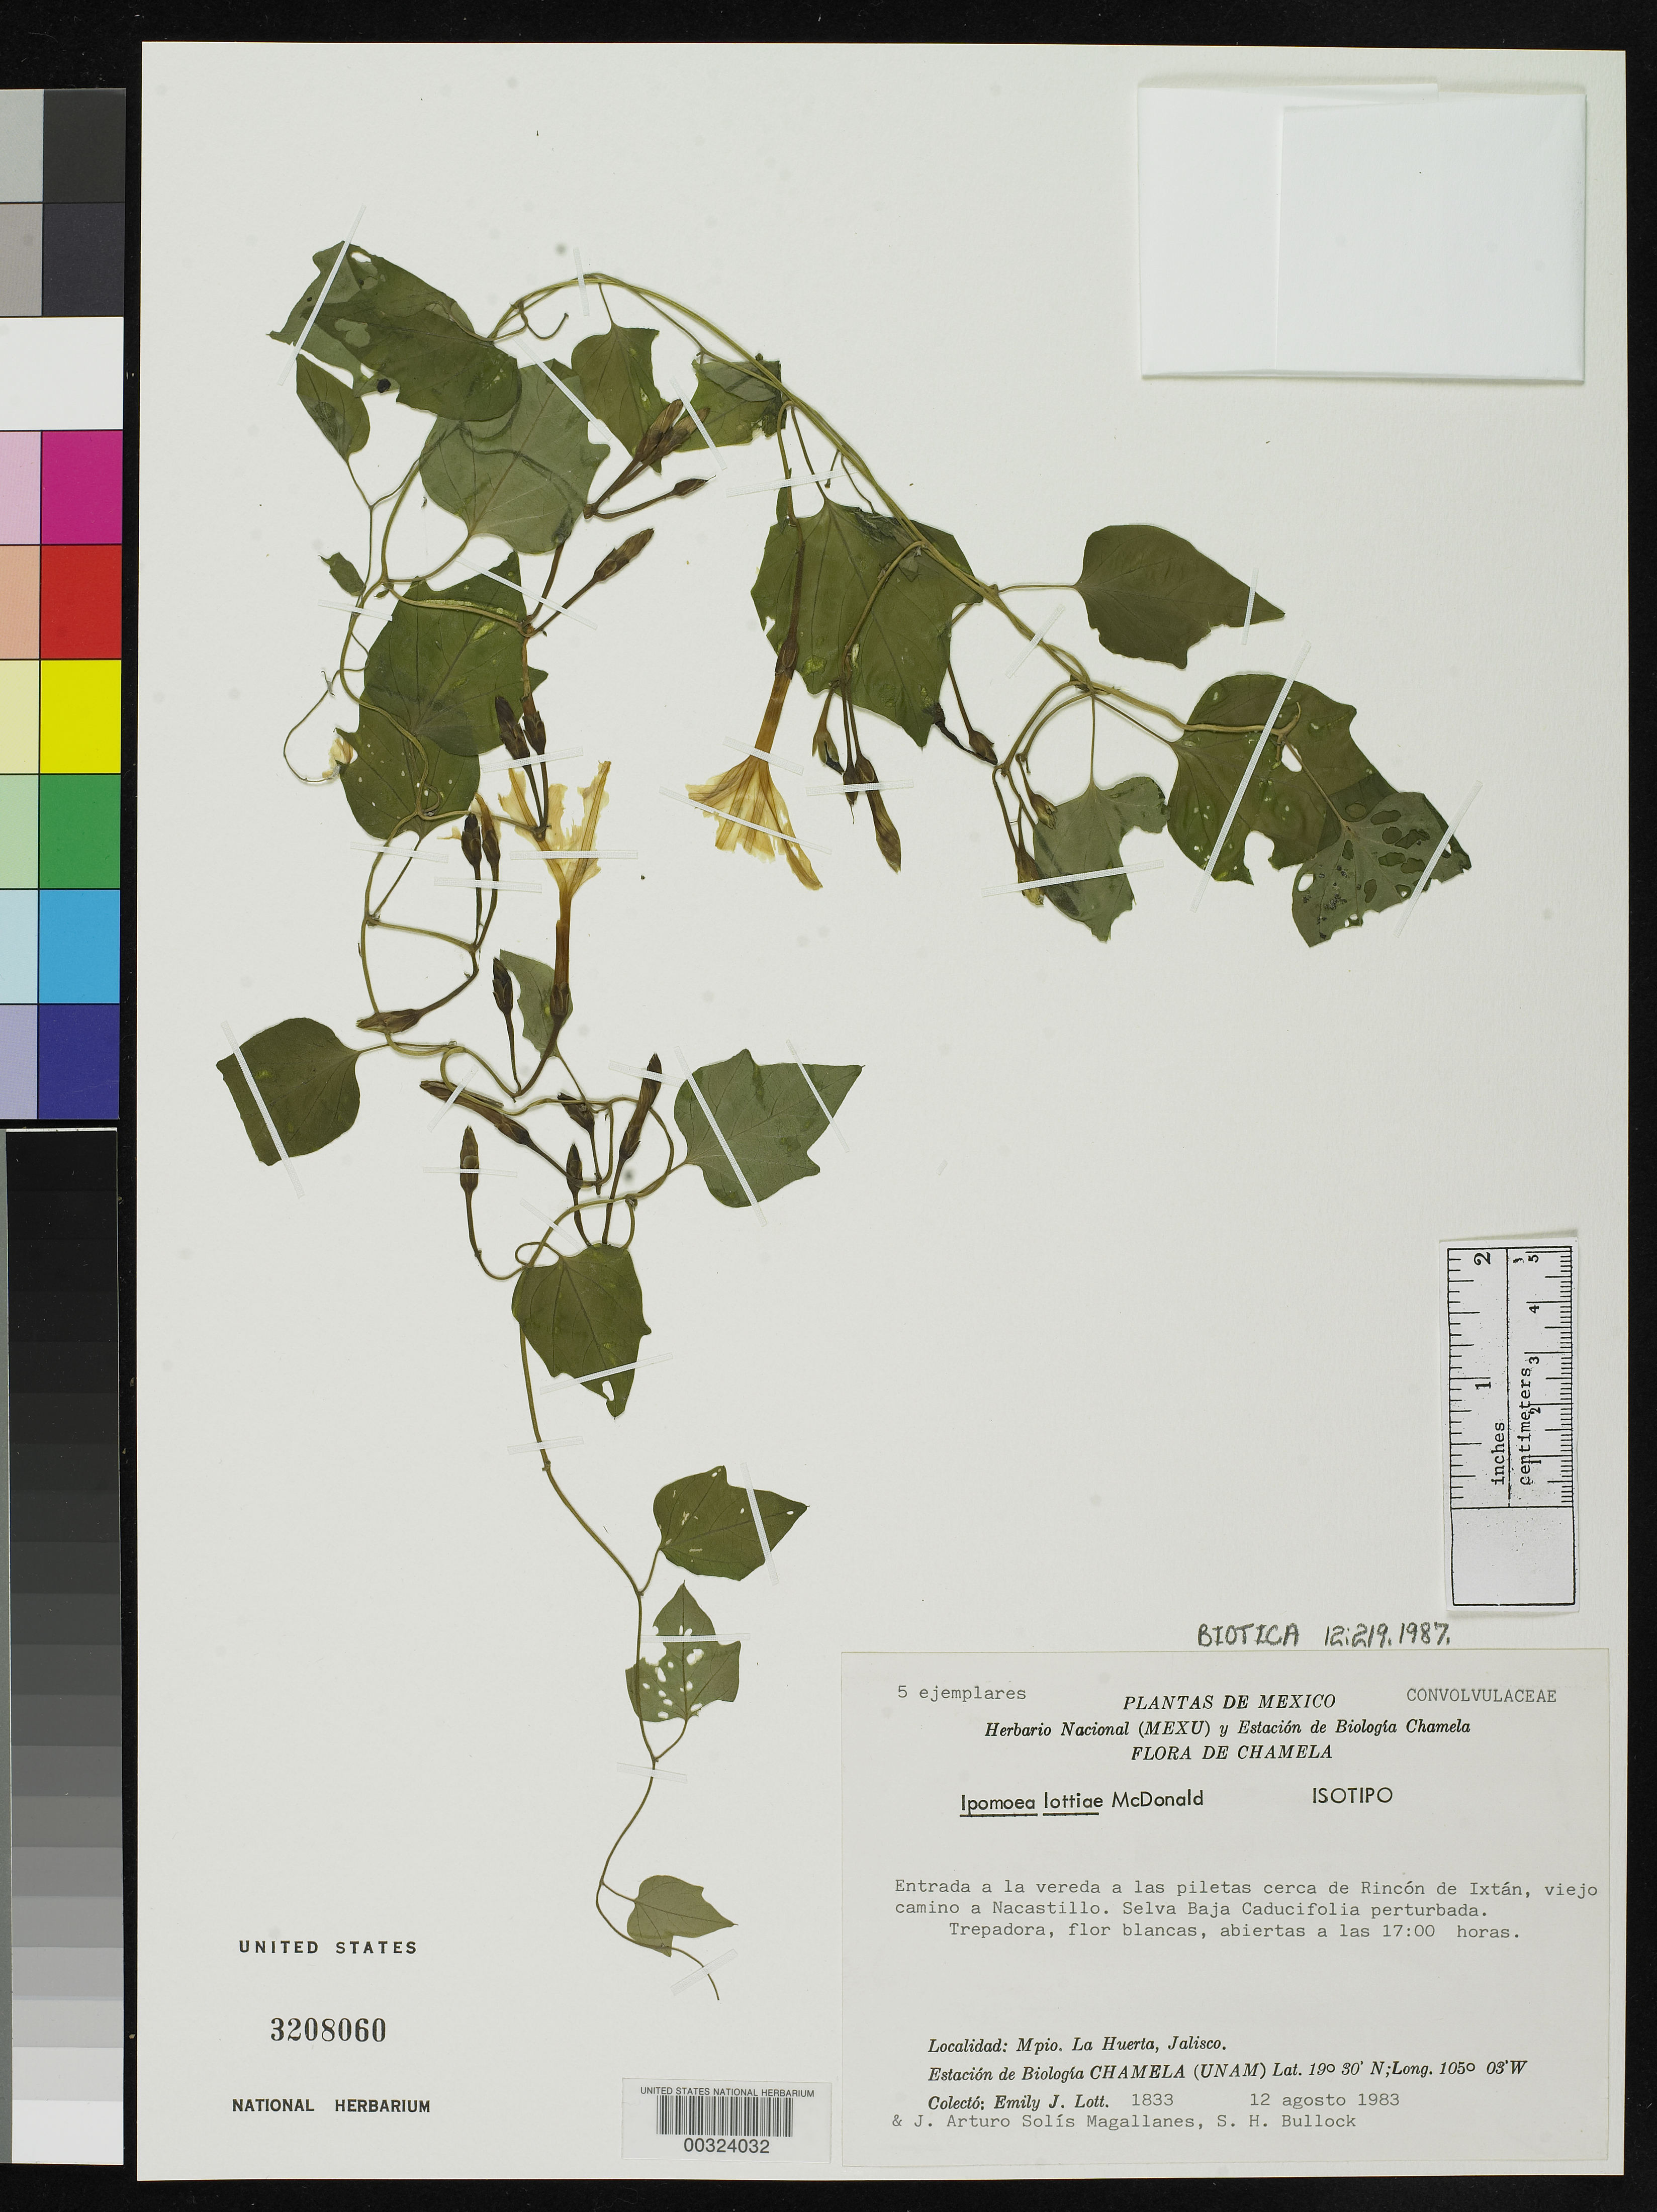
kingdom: Plantae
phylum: Tracheophyta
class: Magnoliopsida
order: Solanales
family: Convolvulaceae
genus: Ipomoea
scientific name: Ipomoea lottiae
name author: J.A. McDonald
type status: Isotype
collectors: E. Lott, J. Solis & S. H. Bullock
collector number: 1833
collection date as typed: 12 Aug 1983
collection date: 1983-08-12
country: Mexico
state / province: Jalisco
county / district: Huerta, La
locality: Entrada a la vereda Alas Piletas cerca de Rincon de Ixtan, Viejo camino a Nacastillo, Estacion Biologica Chamela.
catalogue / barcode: US 3208060